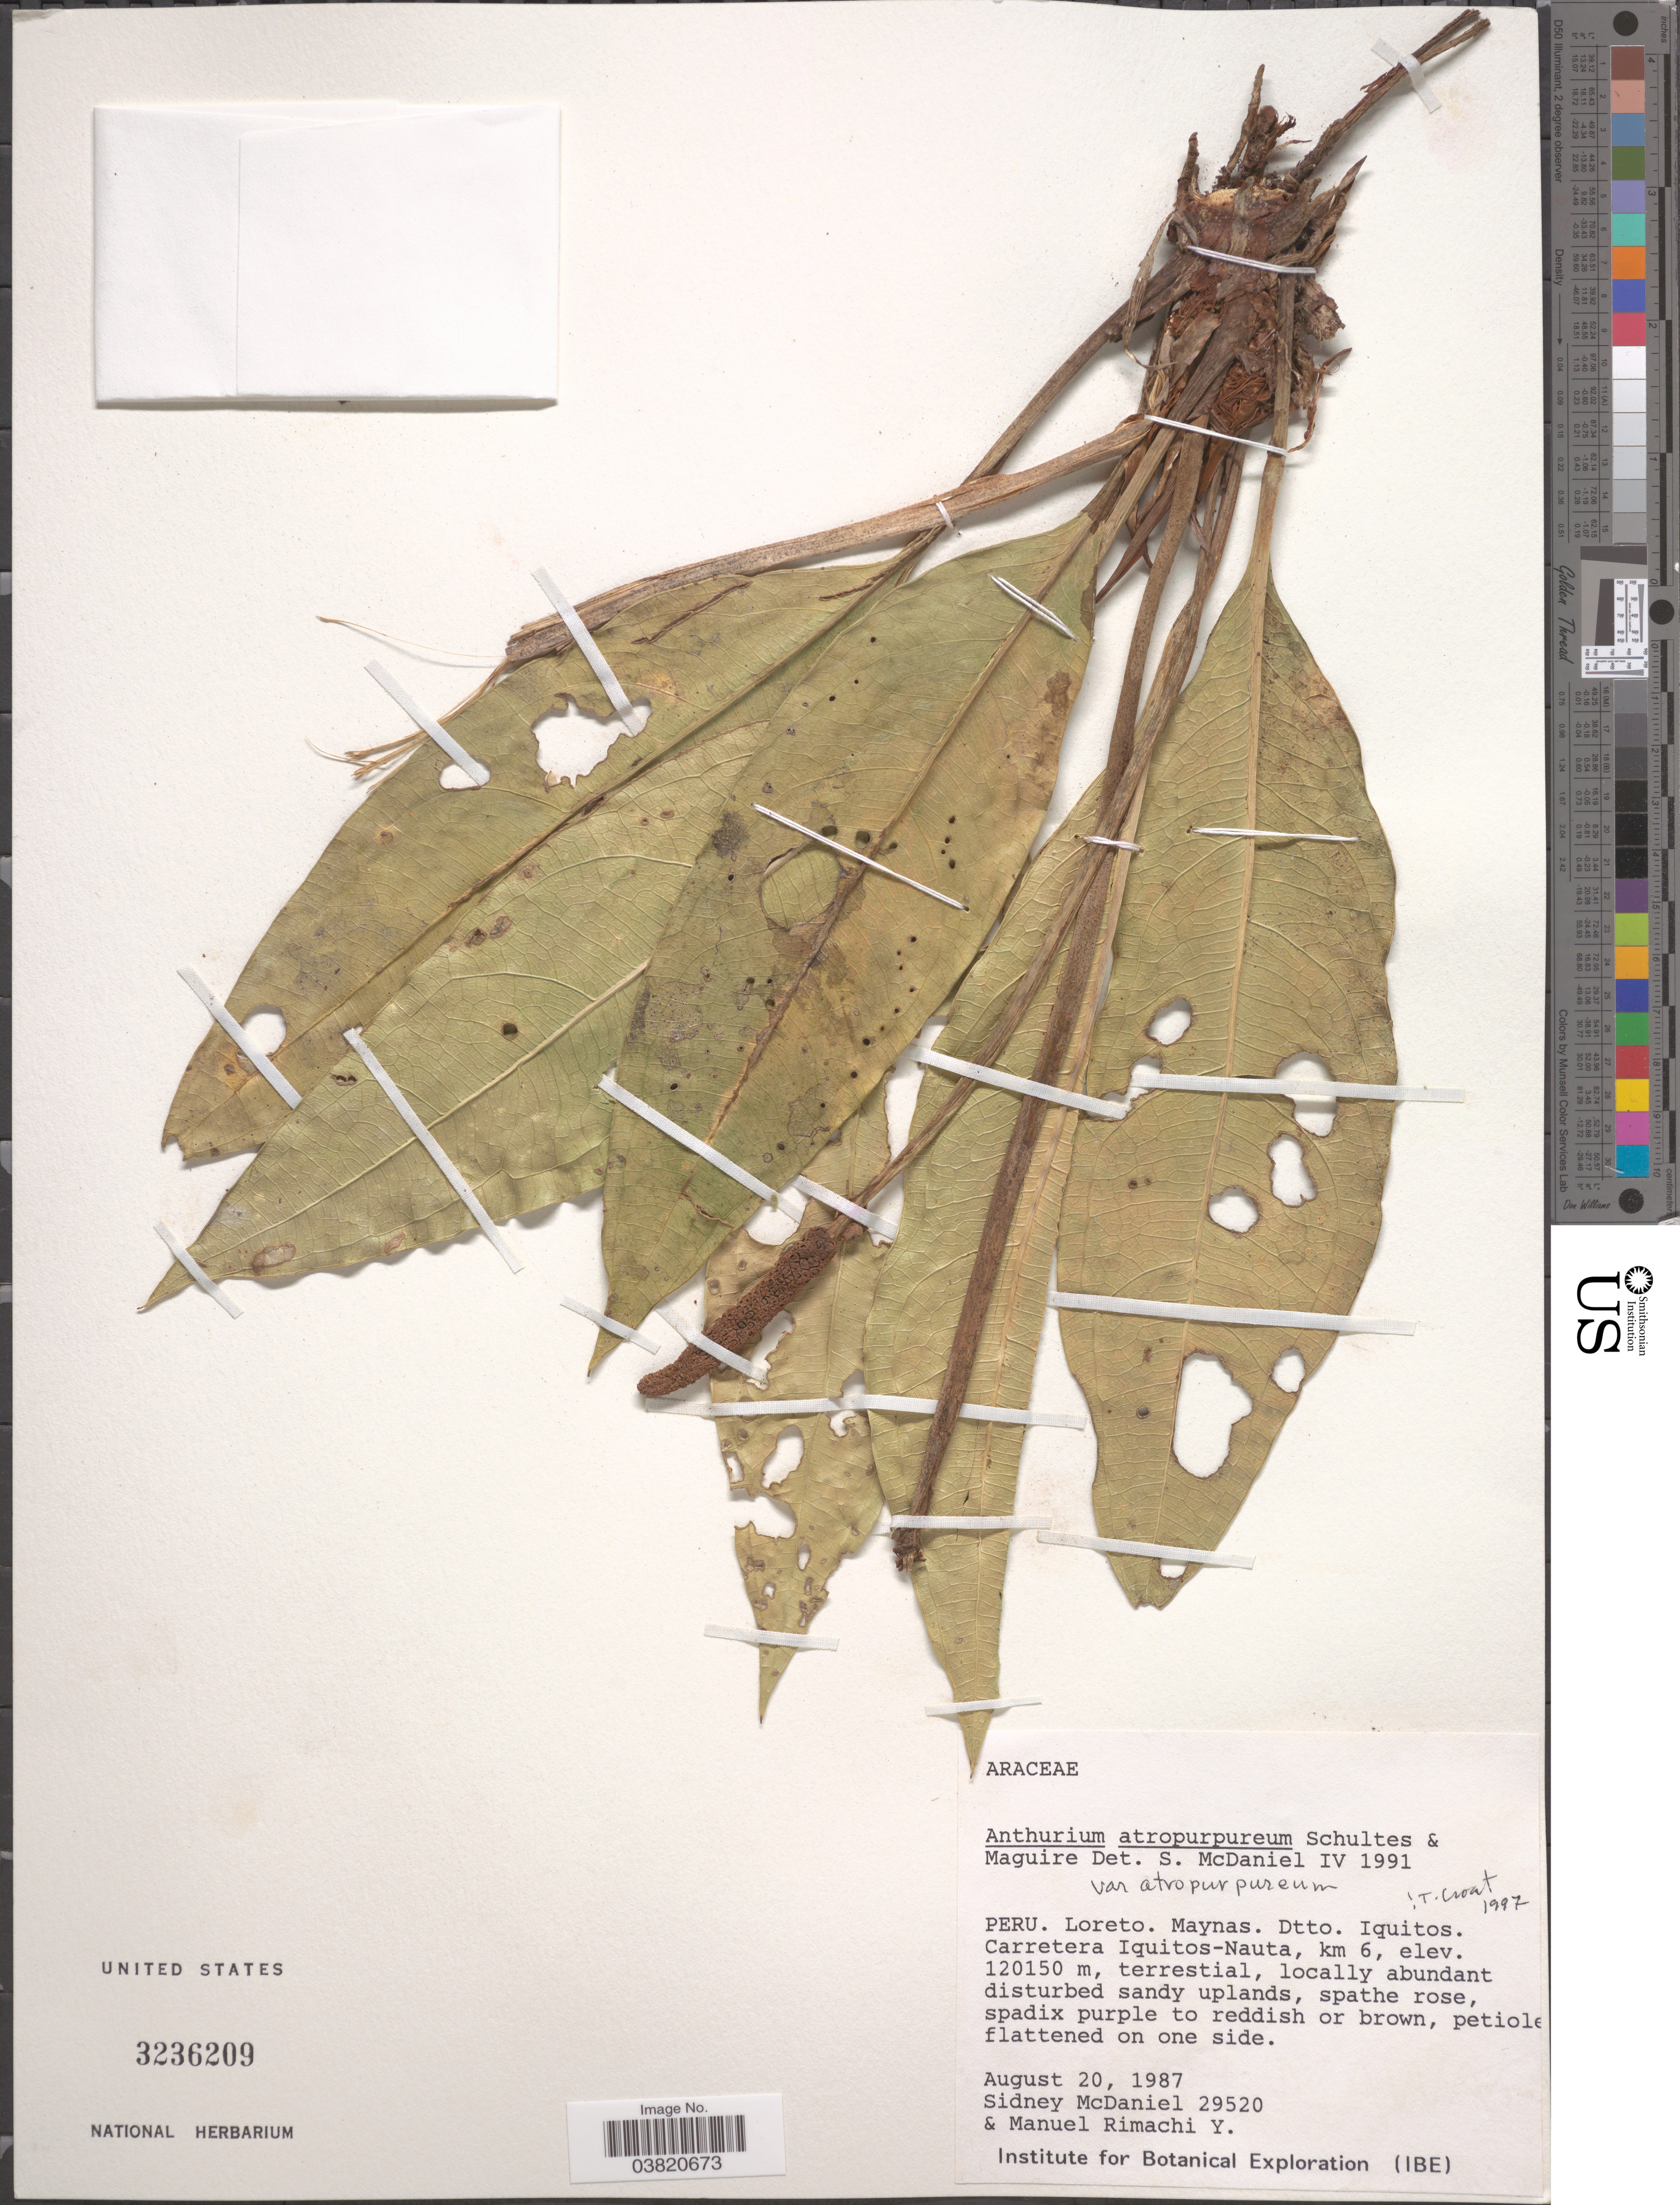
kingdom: Plantae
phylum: Tracheophyta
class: Liliopsida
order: Alismatales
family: Araceae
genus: Anthurium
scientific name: Anthurium atropurpureum var. atropurpureum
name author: R.E. Schult. & Maguire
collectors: S. McDaniel & M. Rimachi Y.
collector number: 29520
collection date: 1987-08-20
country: Peru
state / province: Loreto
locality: Loreto. Maynas. Dtto. Iquitos. Carretera Iquitos-Nauta, km 6.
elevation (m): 120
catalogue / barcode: US 3236209